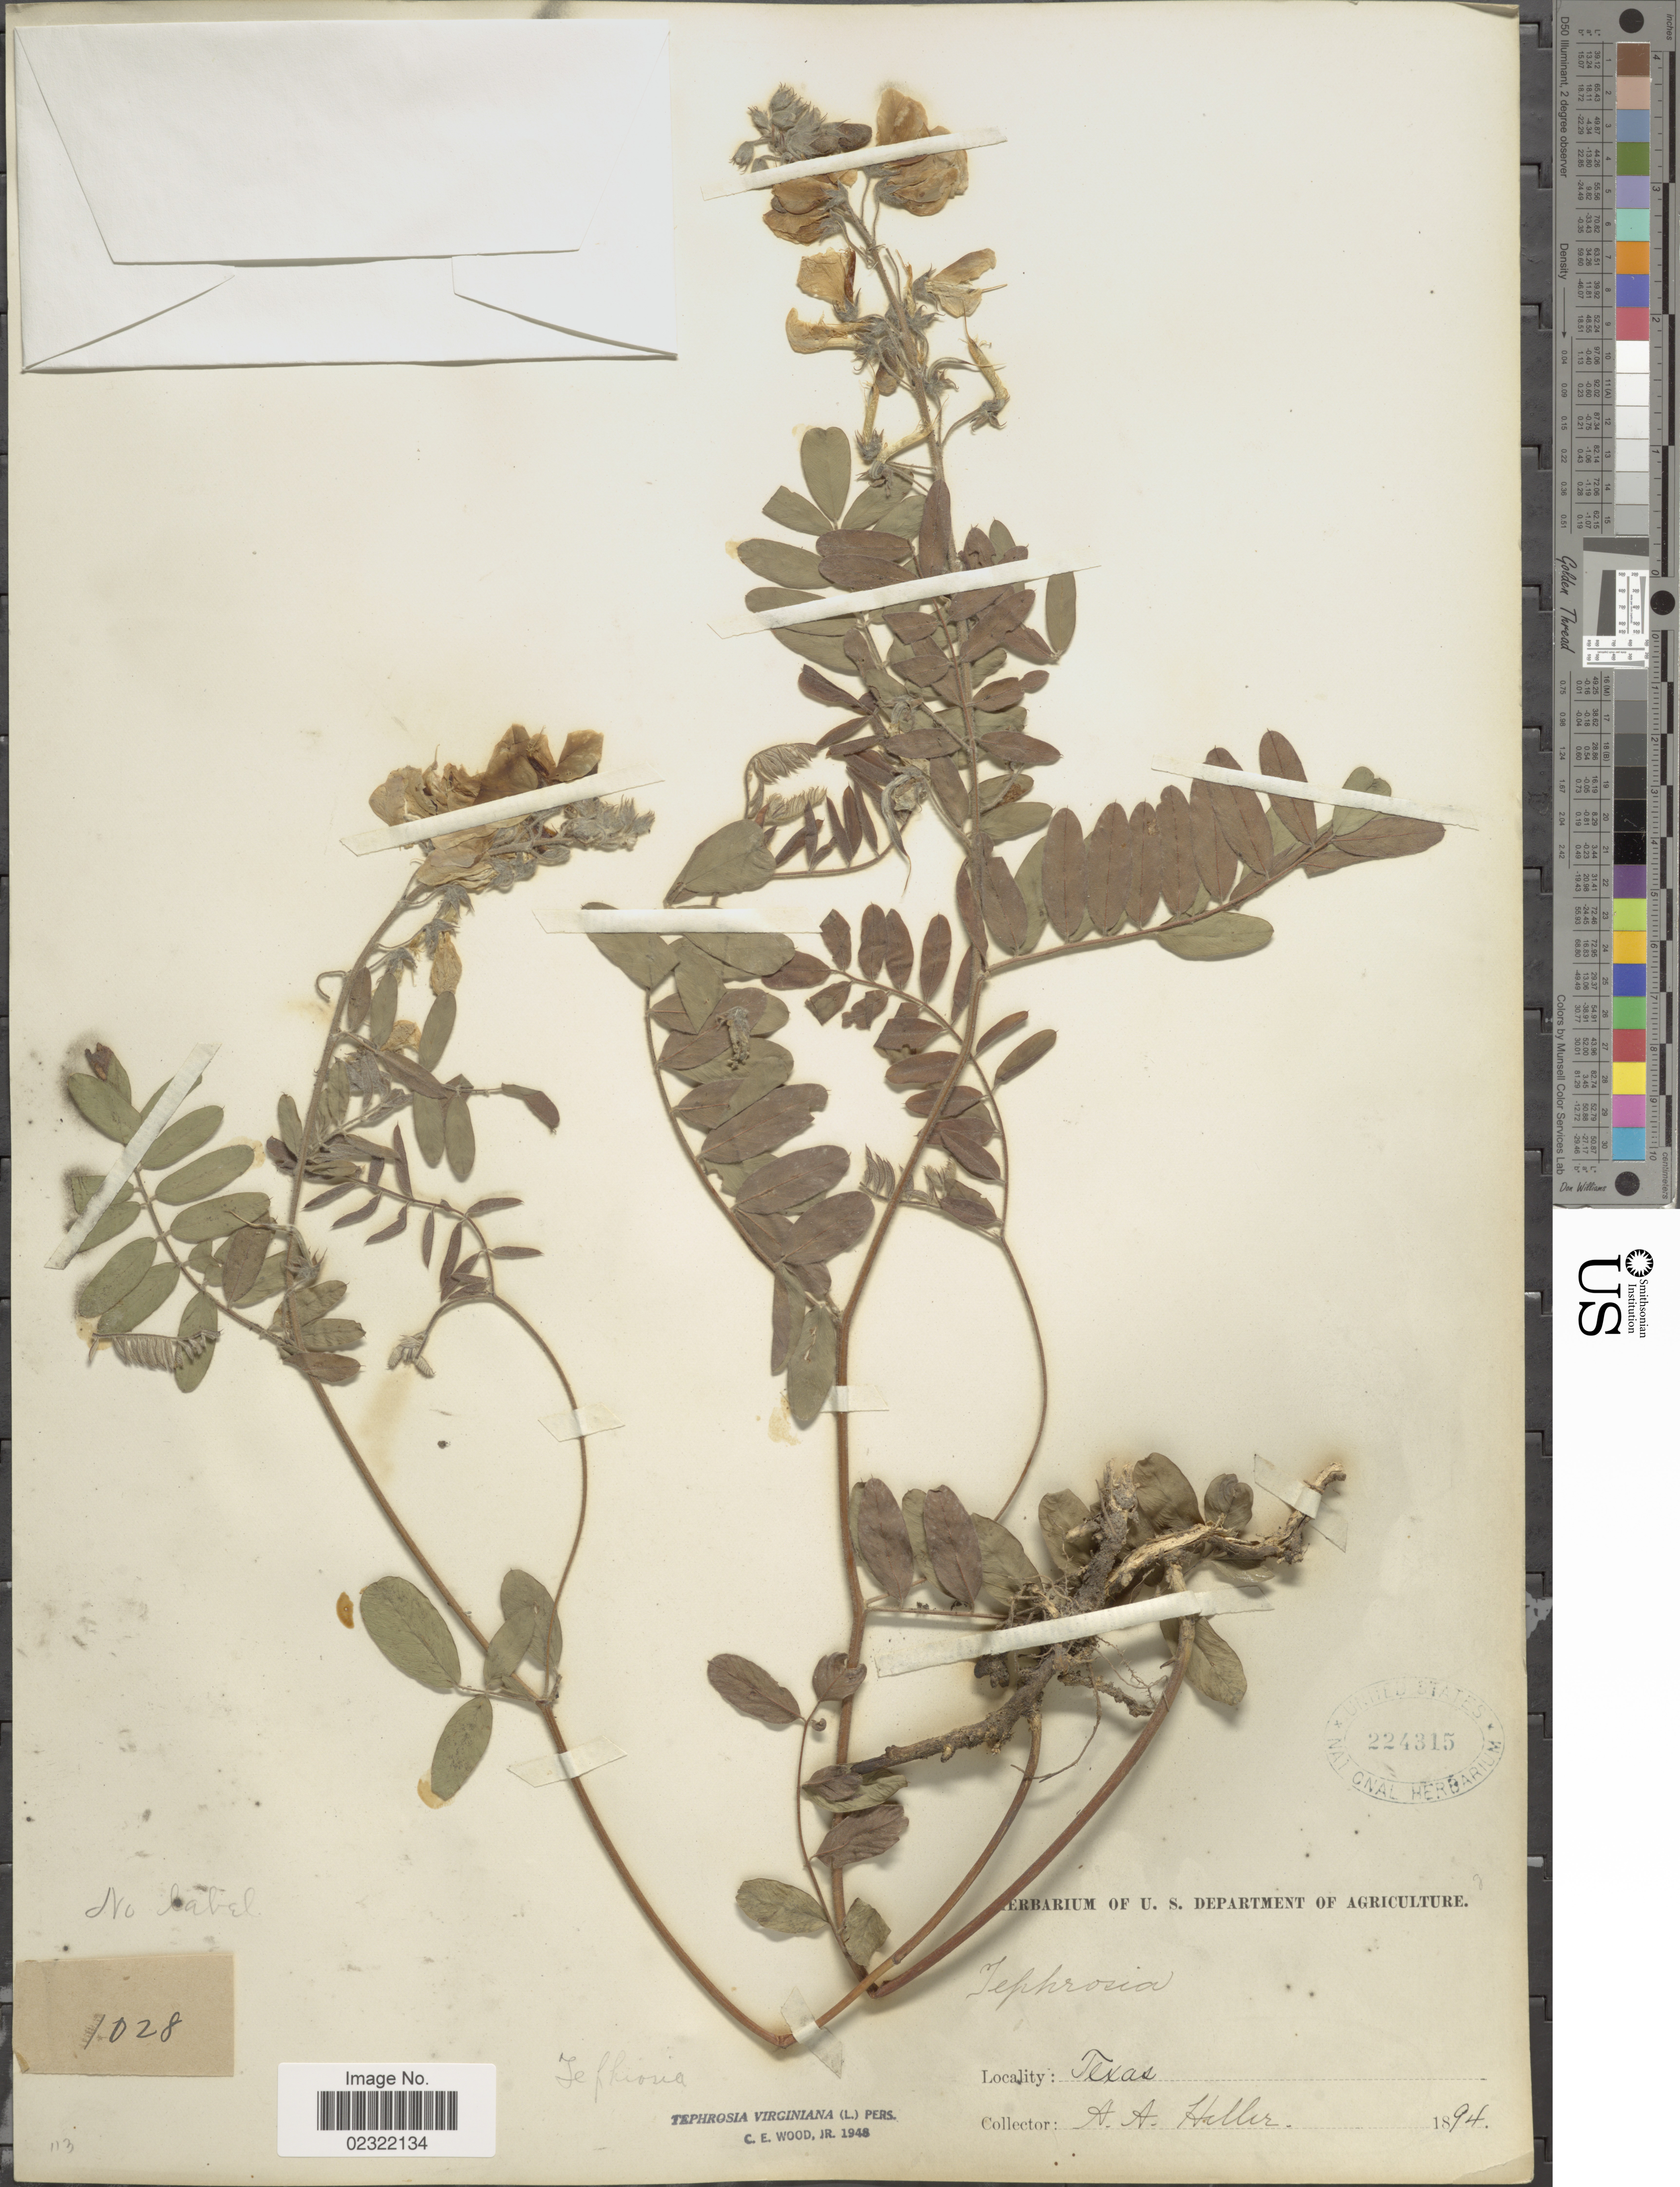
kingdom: Plantae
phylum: Tracheophyta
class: Magnoliopsida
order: Fabales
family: Fabaceae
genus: Tephrosia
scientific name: Tephrosia virginiana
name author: (L.) Pers.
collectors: A. A. Heller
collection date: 1894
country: United States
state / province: Texas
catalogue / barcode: US 224315